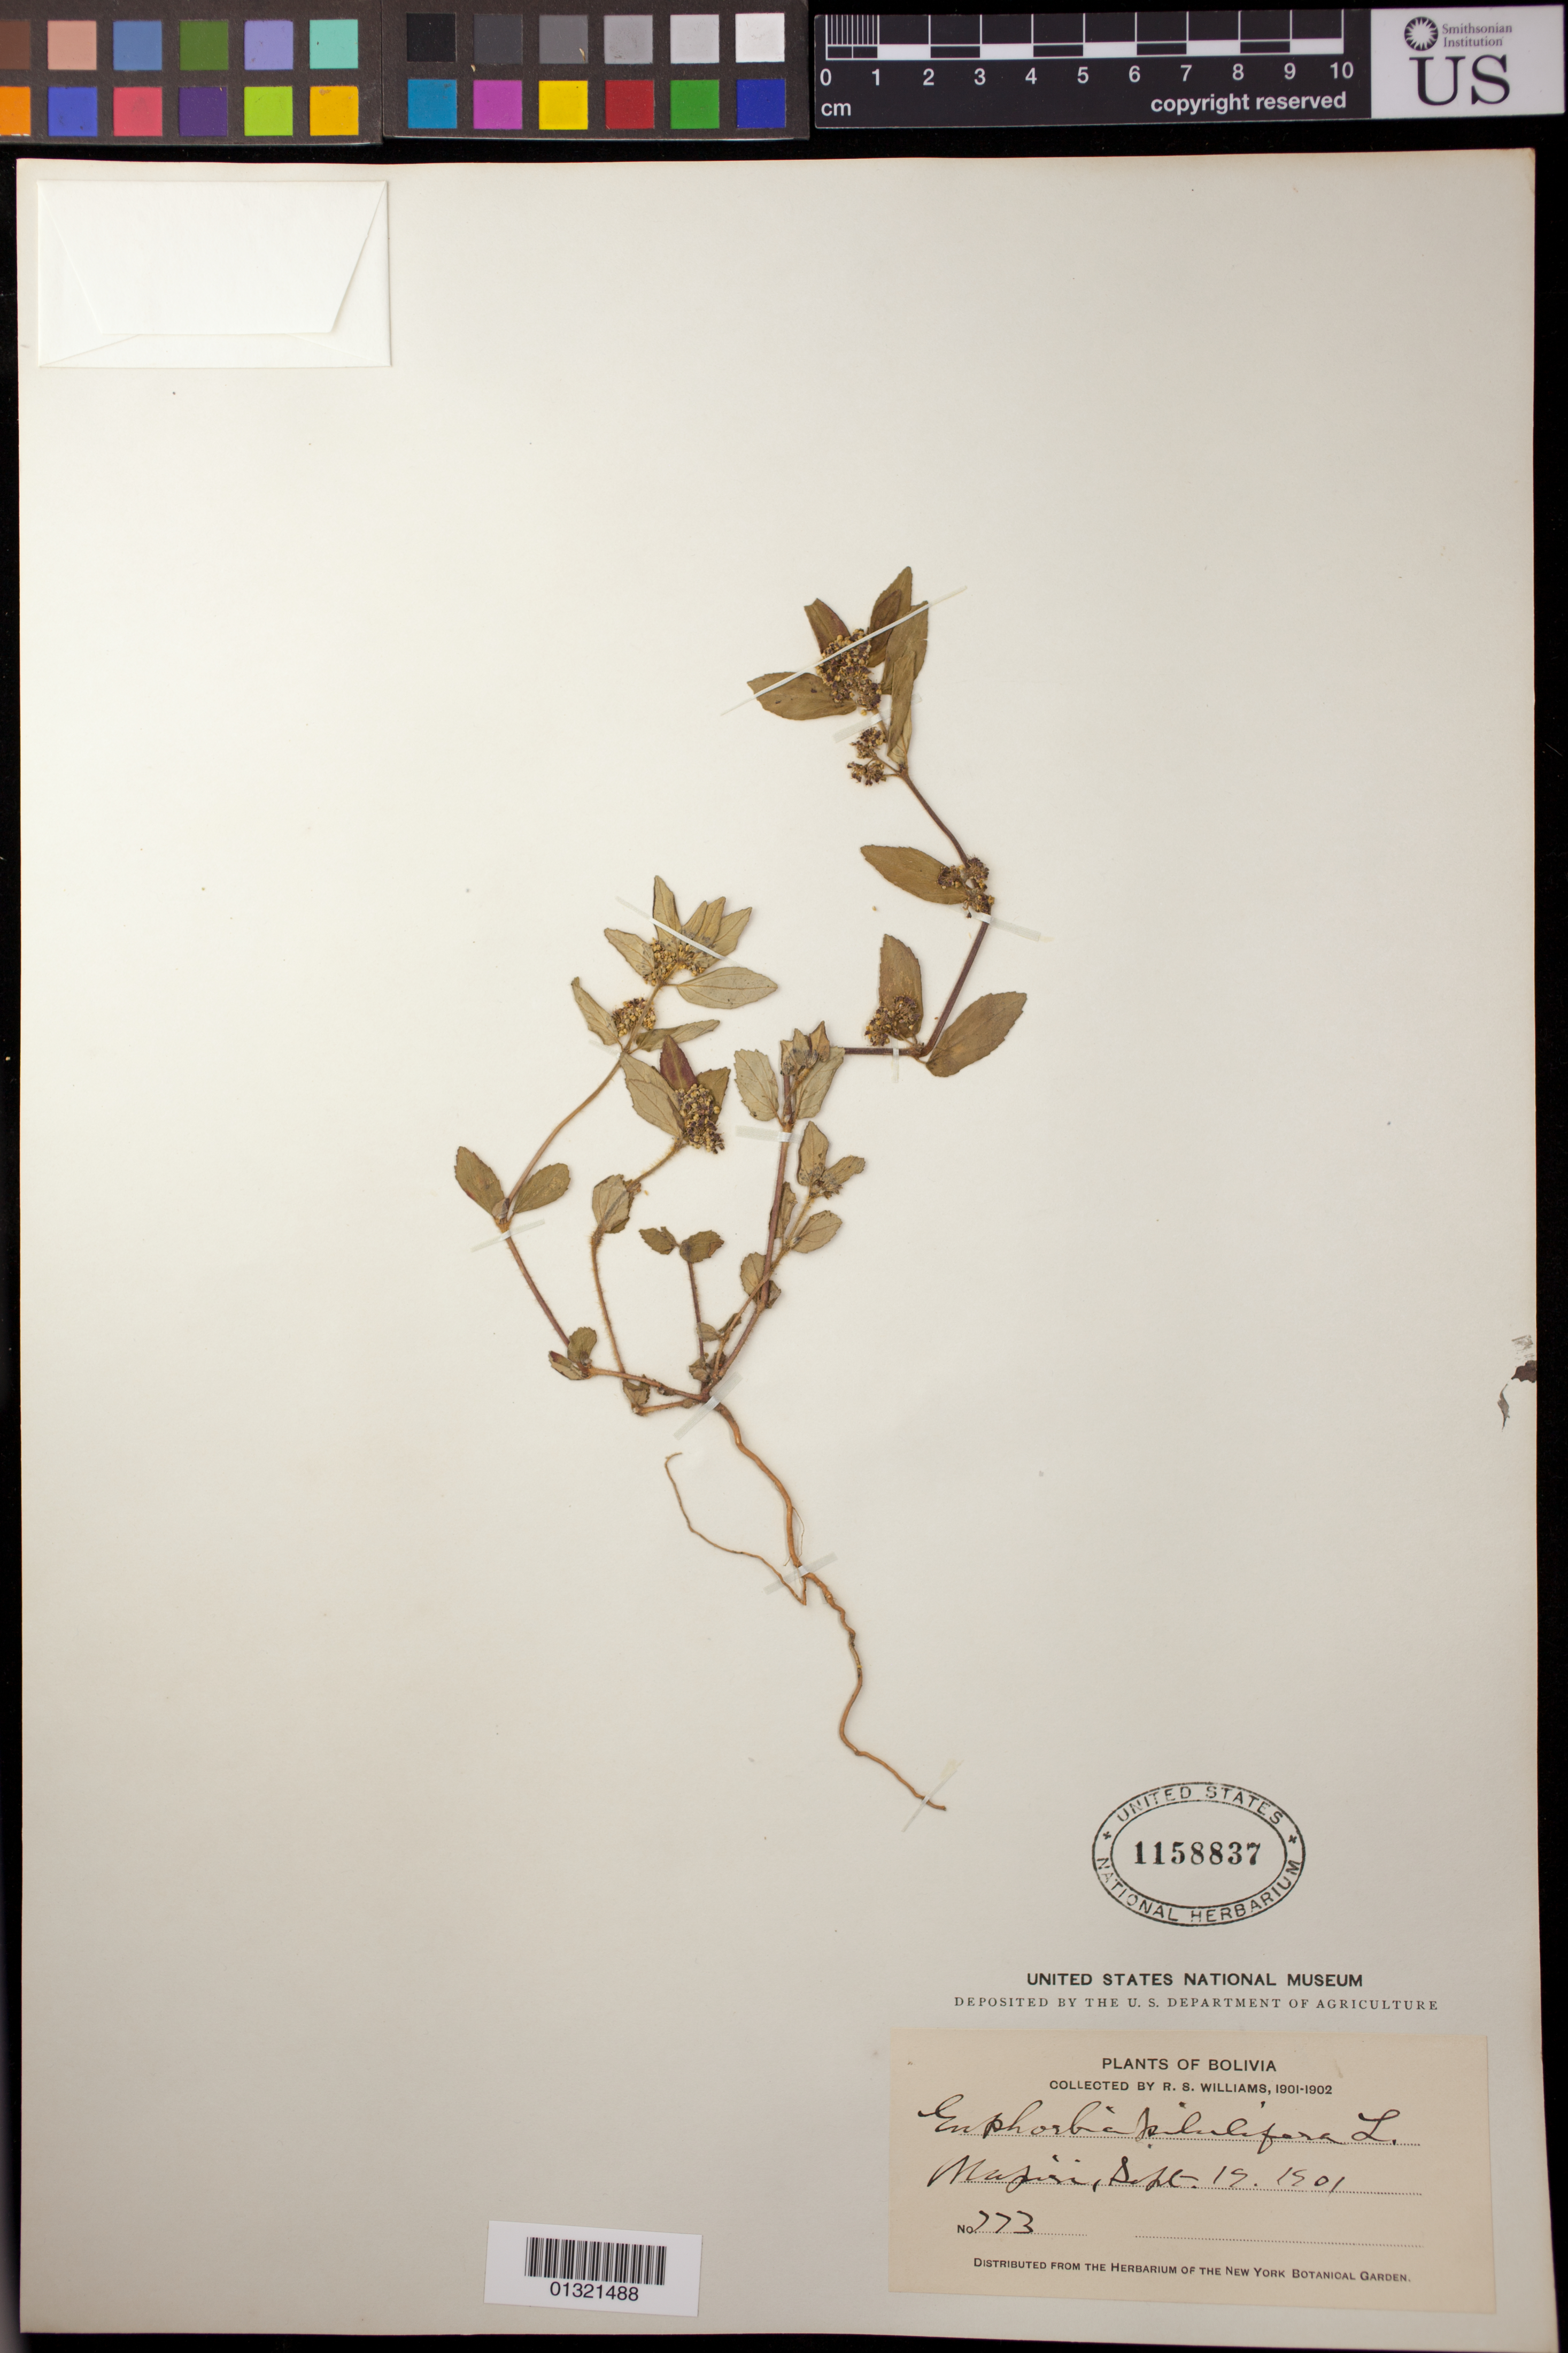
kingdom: Plantae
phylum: Tracheophyta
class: Magnoliopsida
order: Malpighiales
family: Euphorbiaceae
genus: Euphorbia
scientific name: Euphorbia hirta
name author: L.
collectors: R. S. Williams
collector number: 773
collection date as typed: Sep. 19, 1901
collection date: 1901-09-19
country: Bolivia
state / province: La Paz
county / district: Larecaja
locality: Mapiri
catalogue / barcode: US 1158837